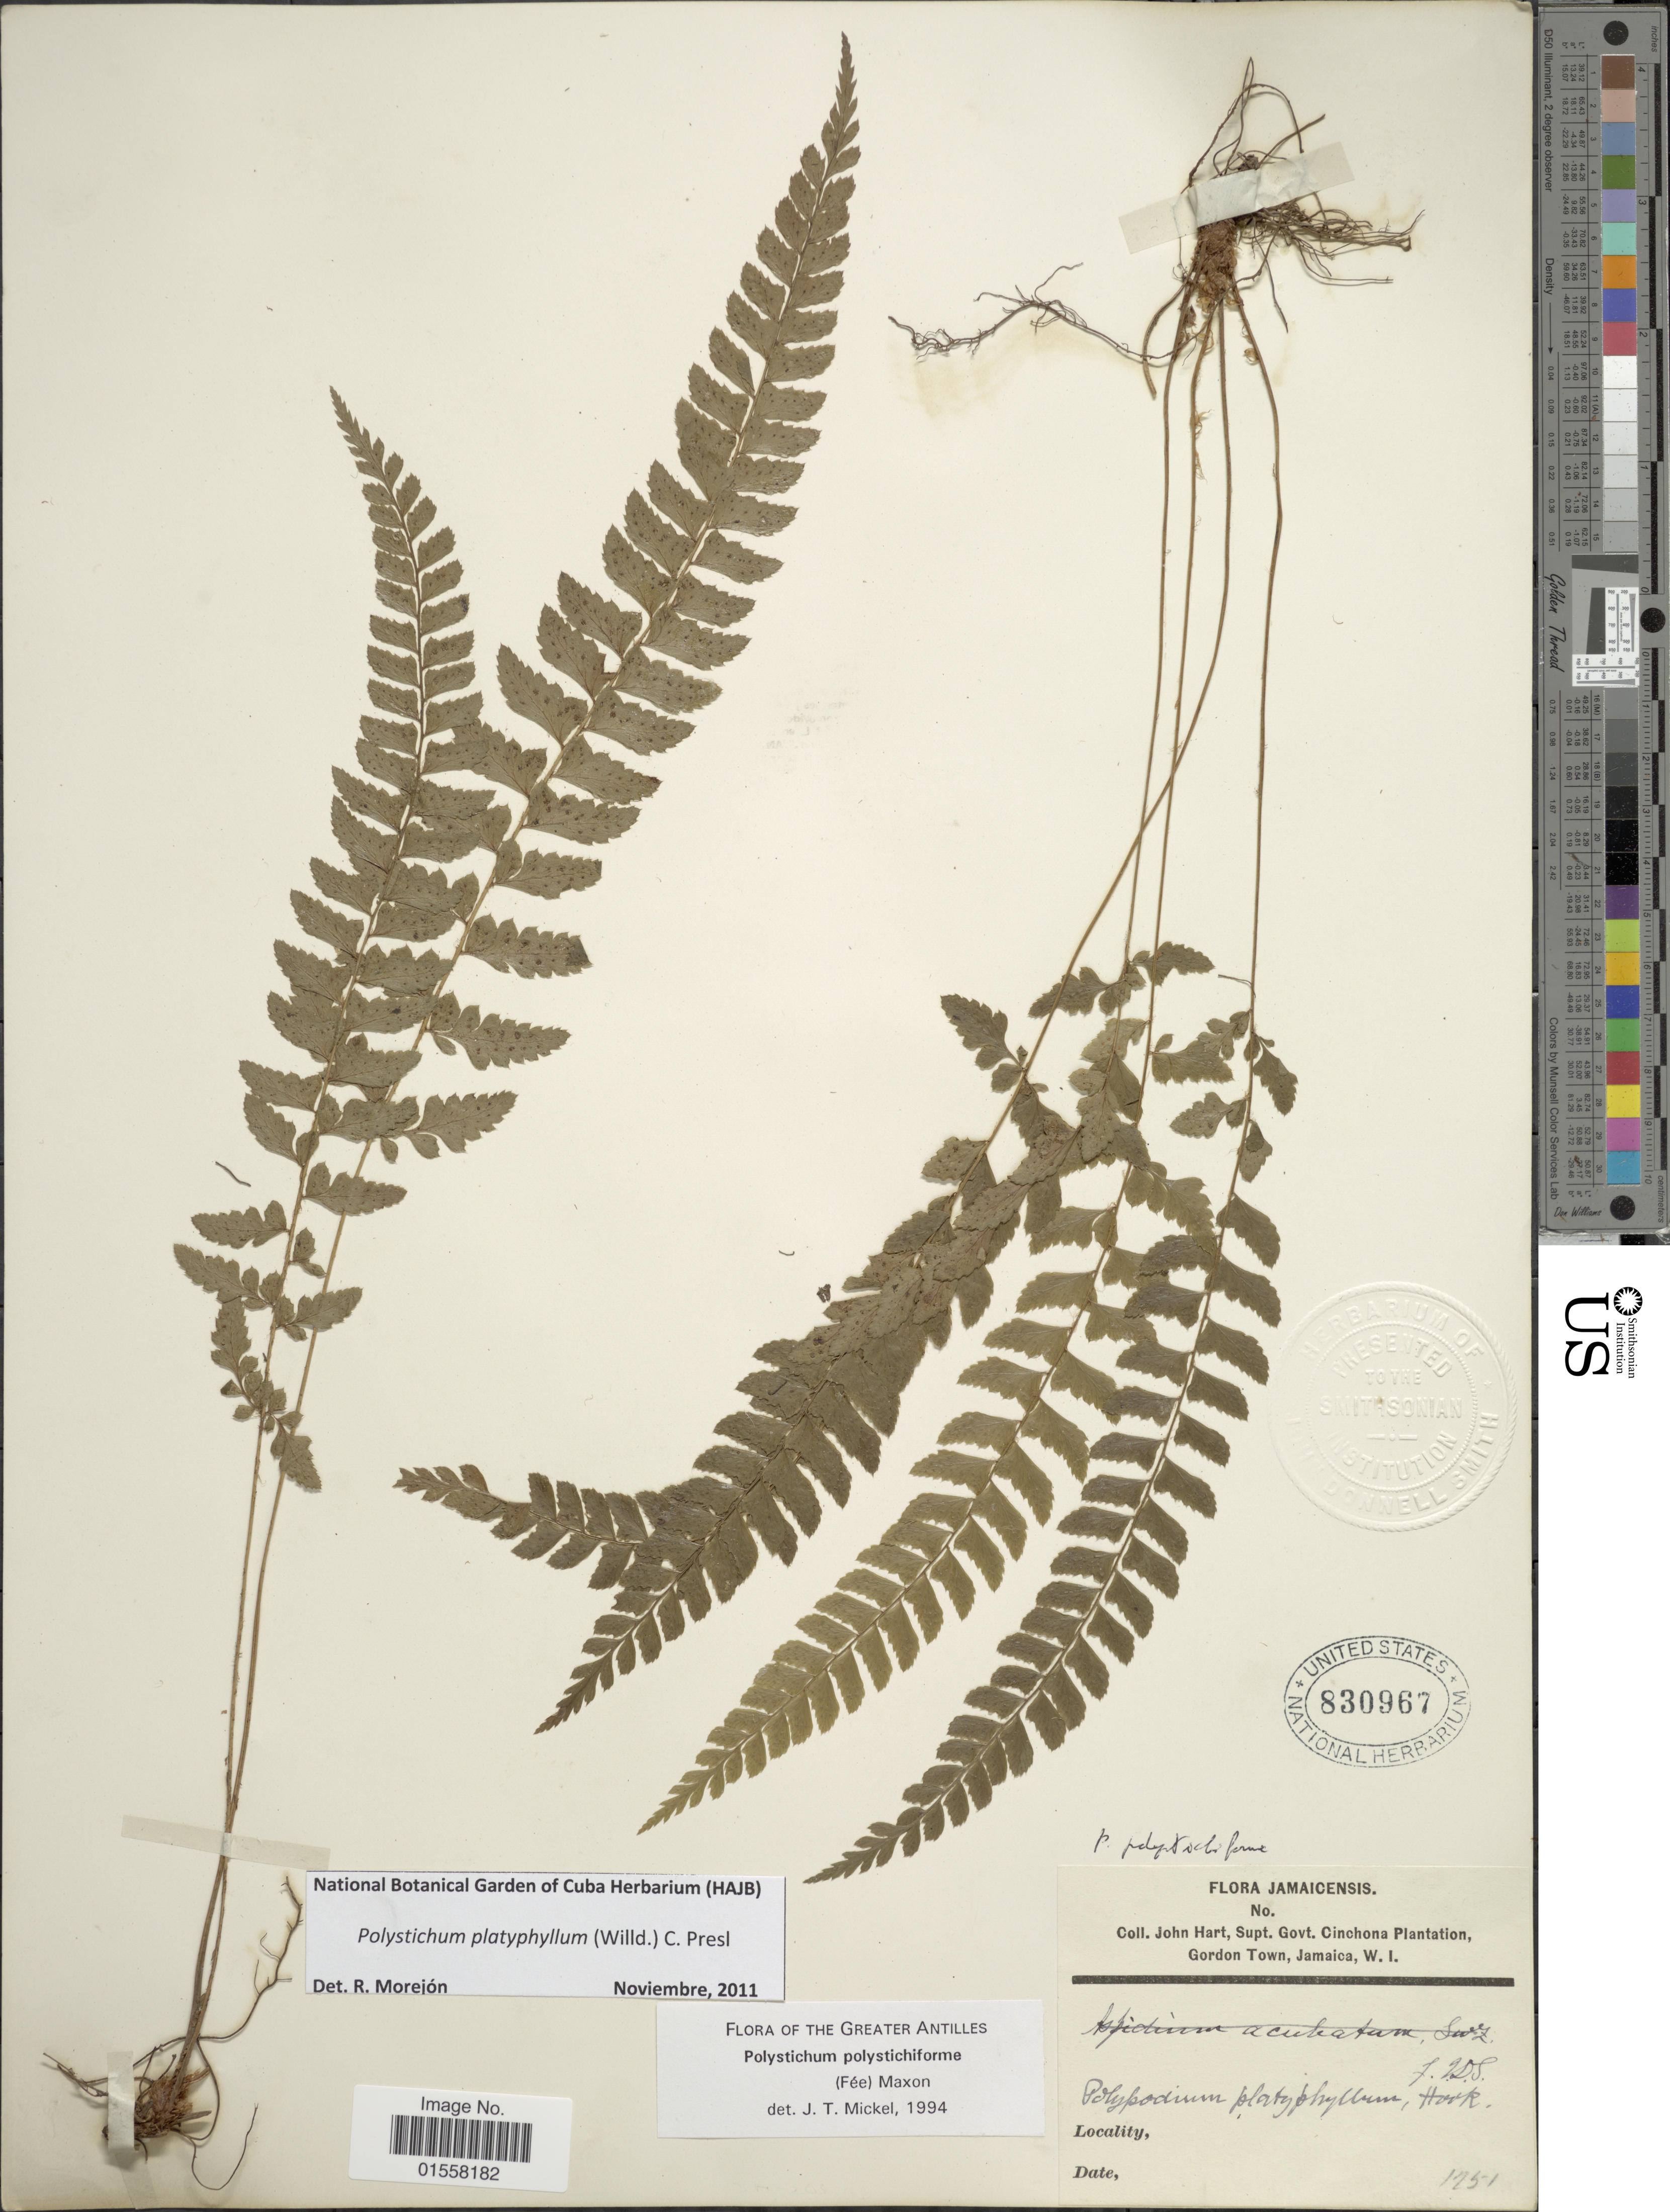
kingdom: Plantae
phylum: Tracheophyta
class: Polypodiopsida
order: Polypodiales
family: Dryopteridaceae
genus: Polystichum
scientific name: Polystichum platyphyllum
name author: (Willd.) C. Presl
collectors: J. H. Hart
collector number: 1251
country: Jamaica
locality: Jamaicensis.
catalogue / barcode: US 830967